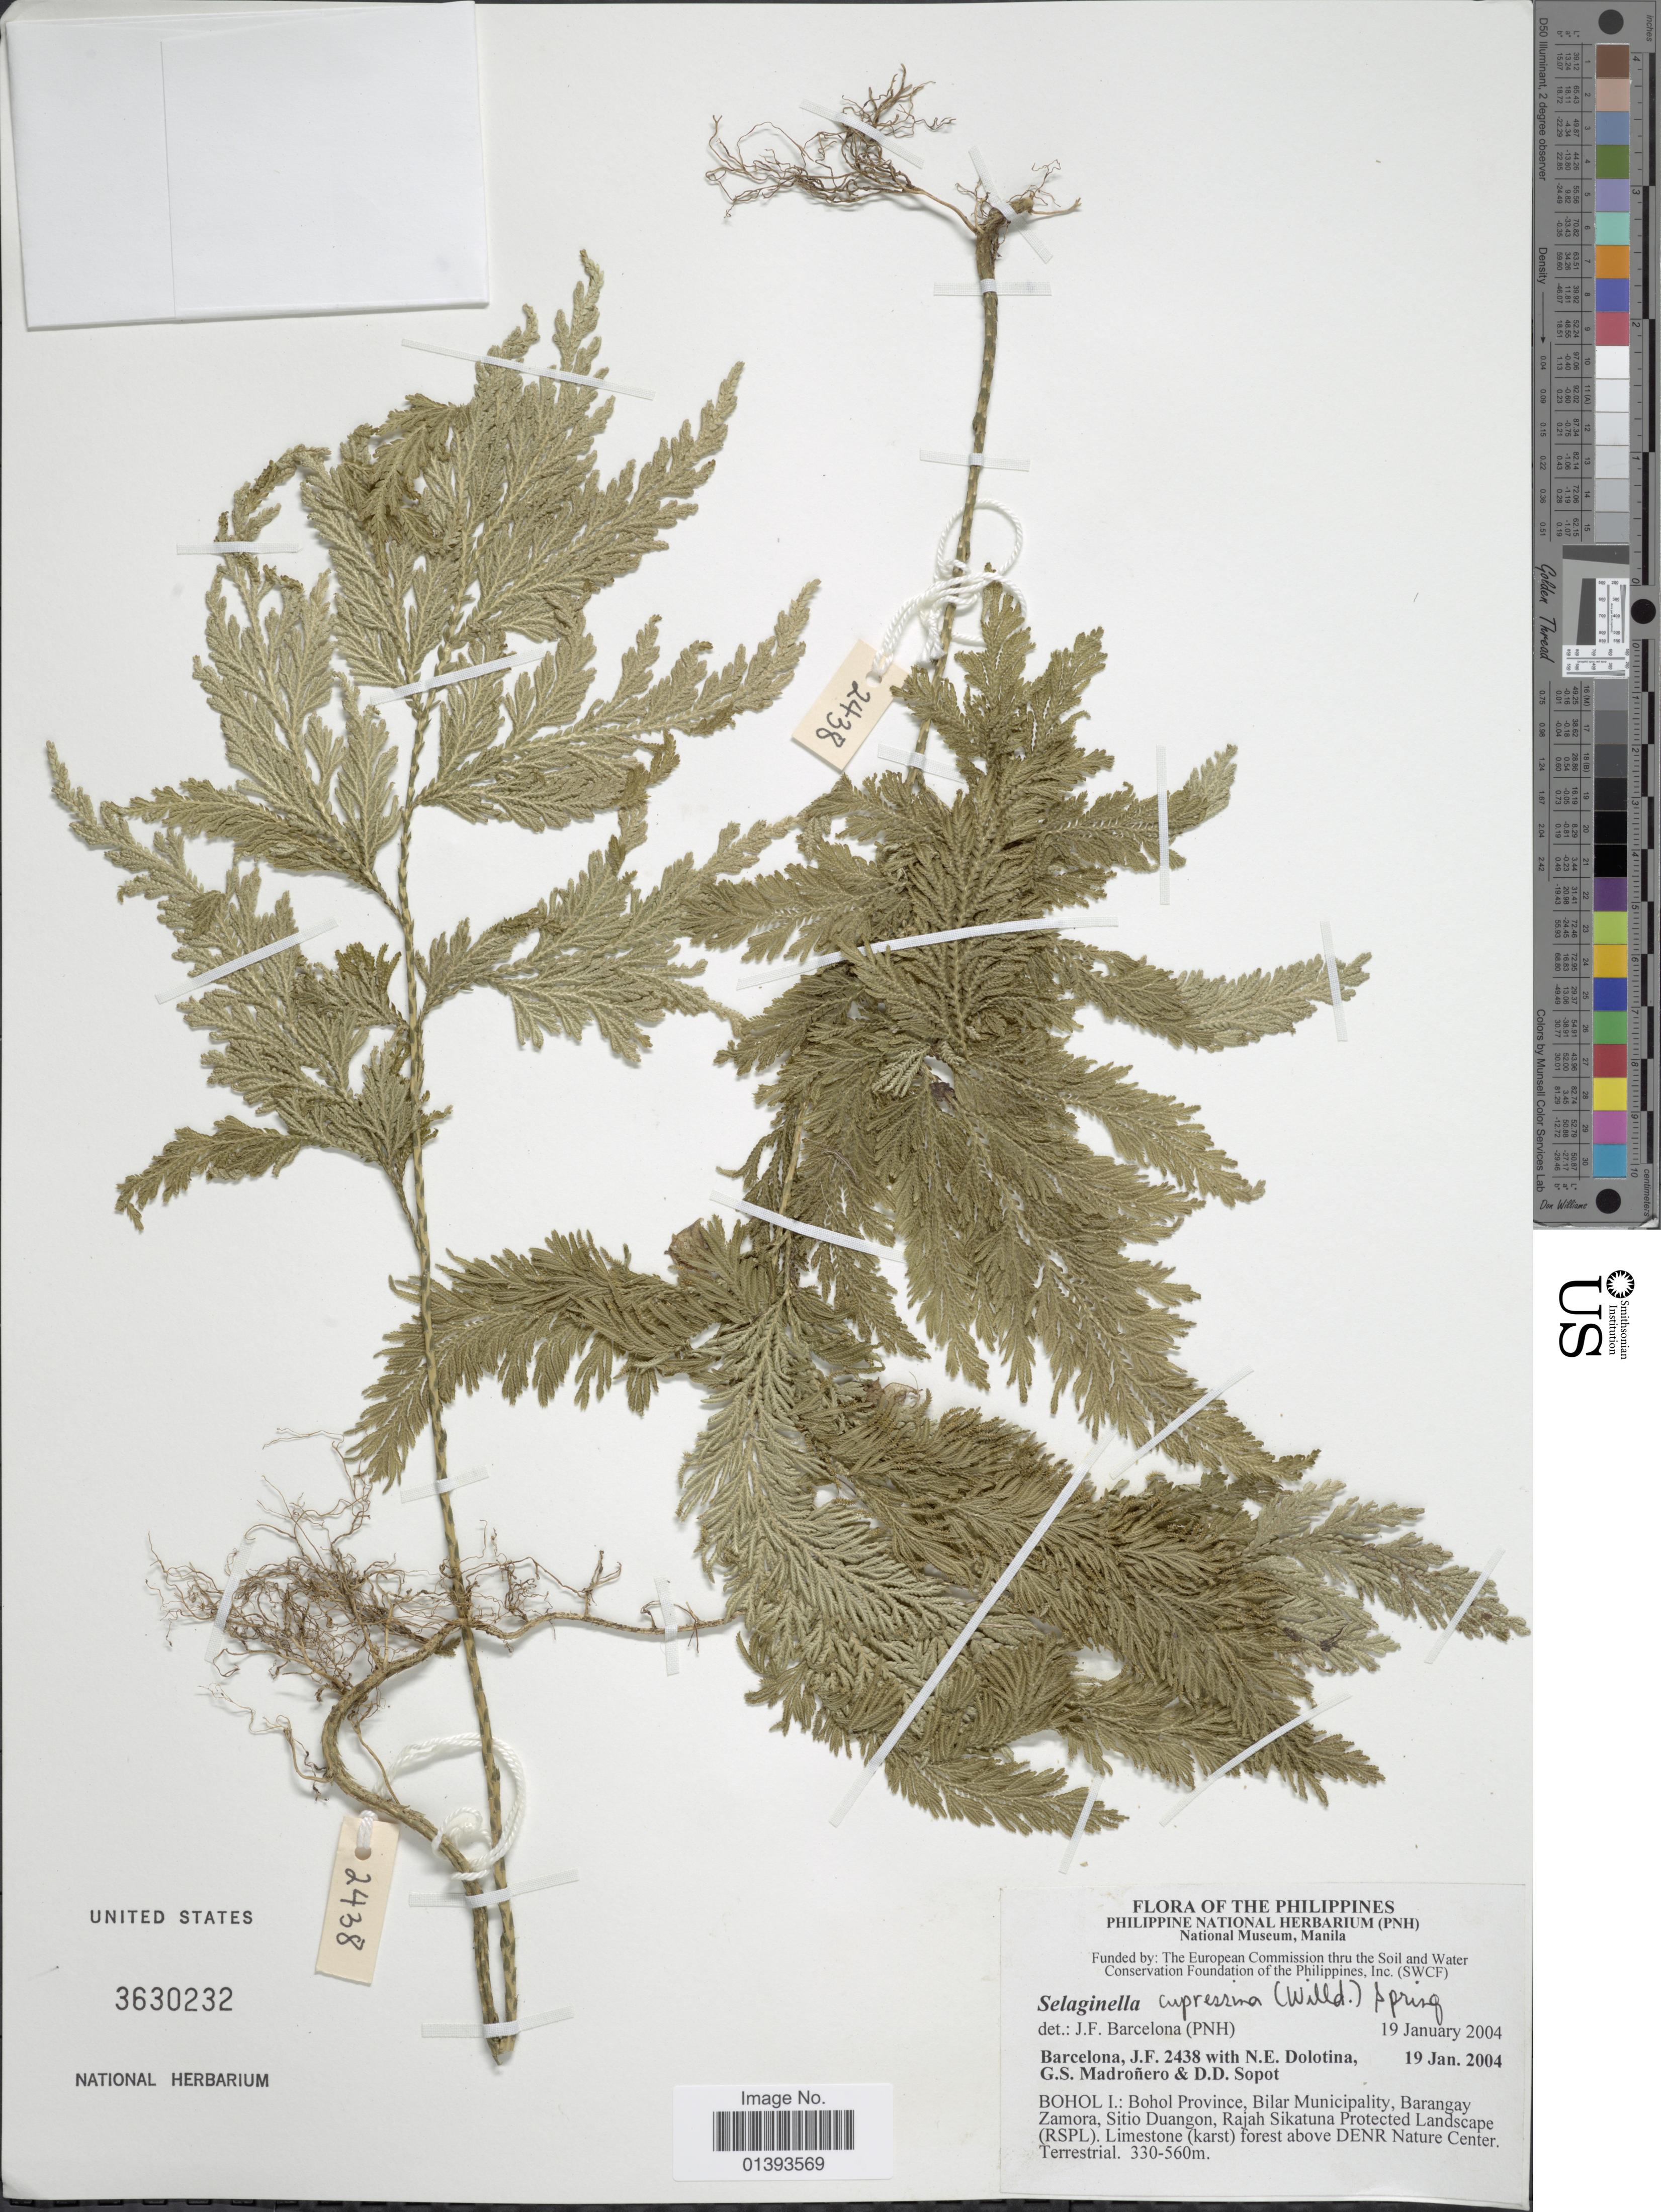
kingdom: Plantae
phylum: Tracheophyta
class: Lycopodiopsida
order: Selaginellales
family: Selaginellaceae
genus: Selaginella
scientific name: Selaginella cupressina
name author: (Willd.) Spring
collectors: J. F. Barcelona, N. Dolotina, G. Madroñero & D. Sopot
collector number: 2438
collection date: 2004-01-19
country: Philippines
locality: Bohol I.: Bohol Province, Bilar Municipality, Barangay Zamora, Sitio Duangon, Rajah Sikatuna protected landscape(RSPL), limestone (karst) forest above DENR Nature Center terrestrial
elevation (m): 330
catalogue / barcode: US 3630232